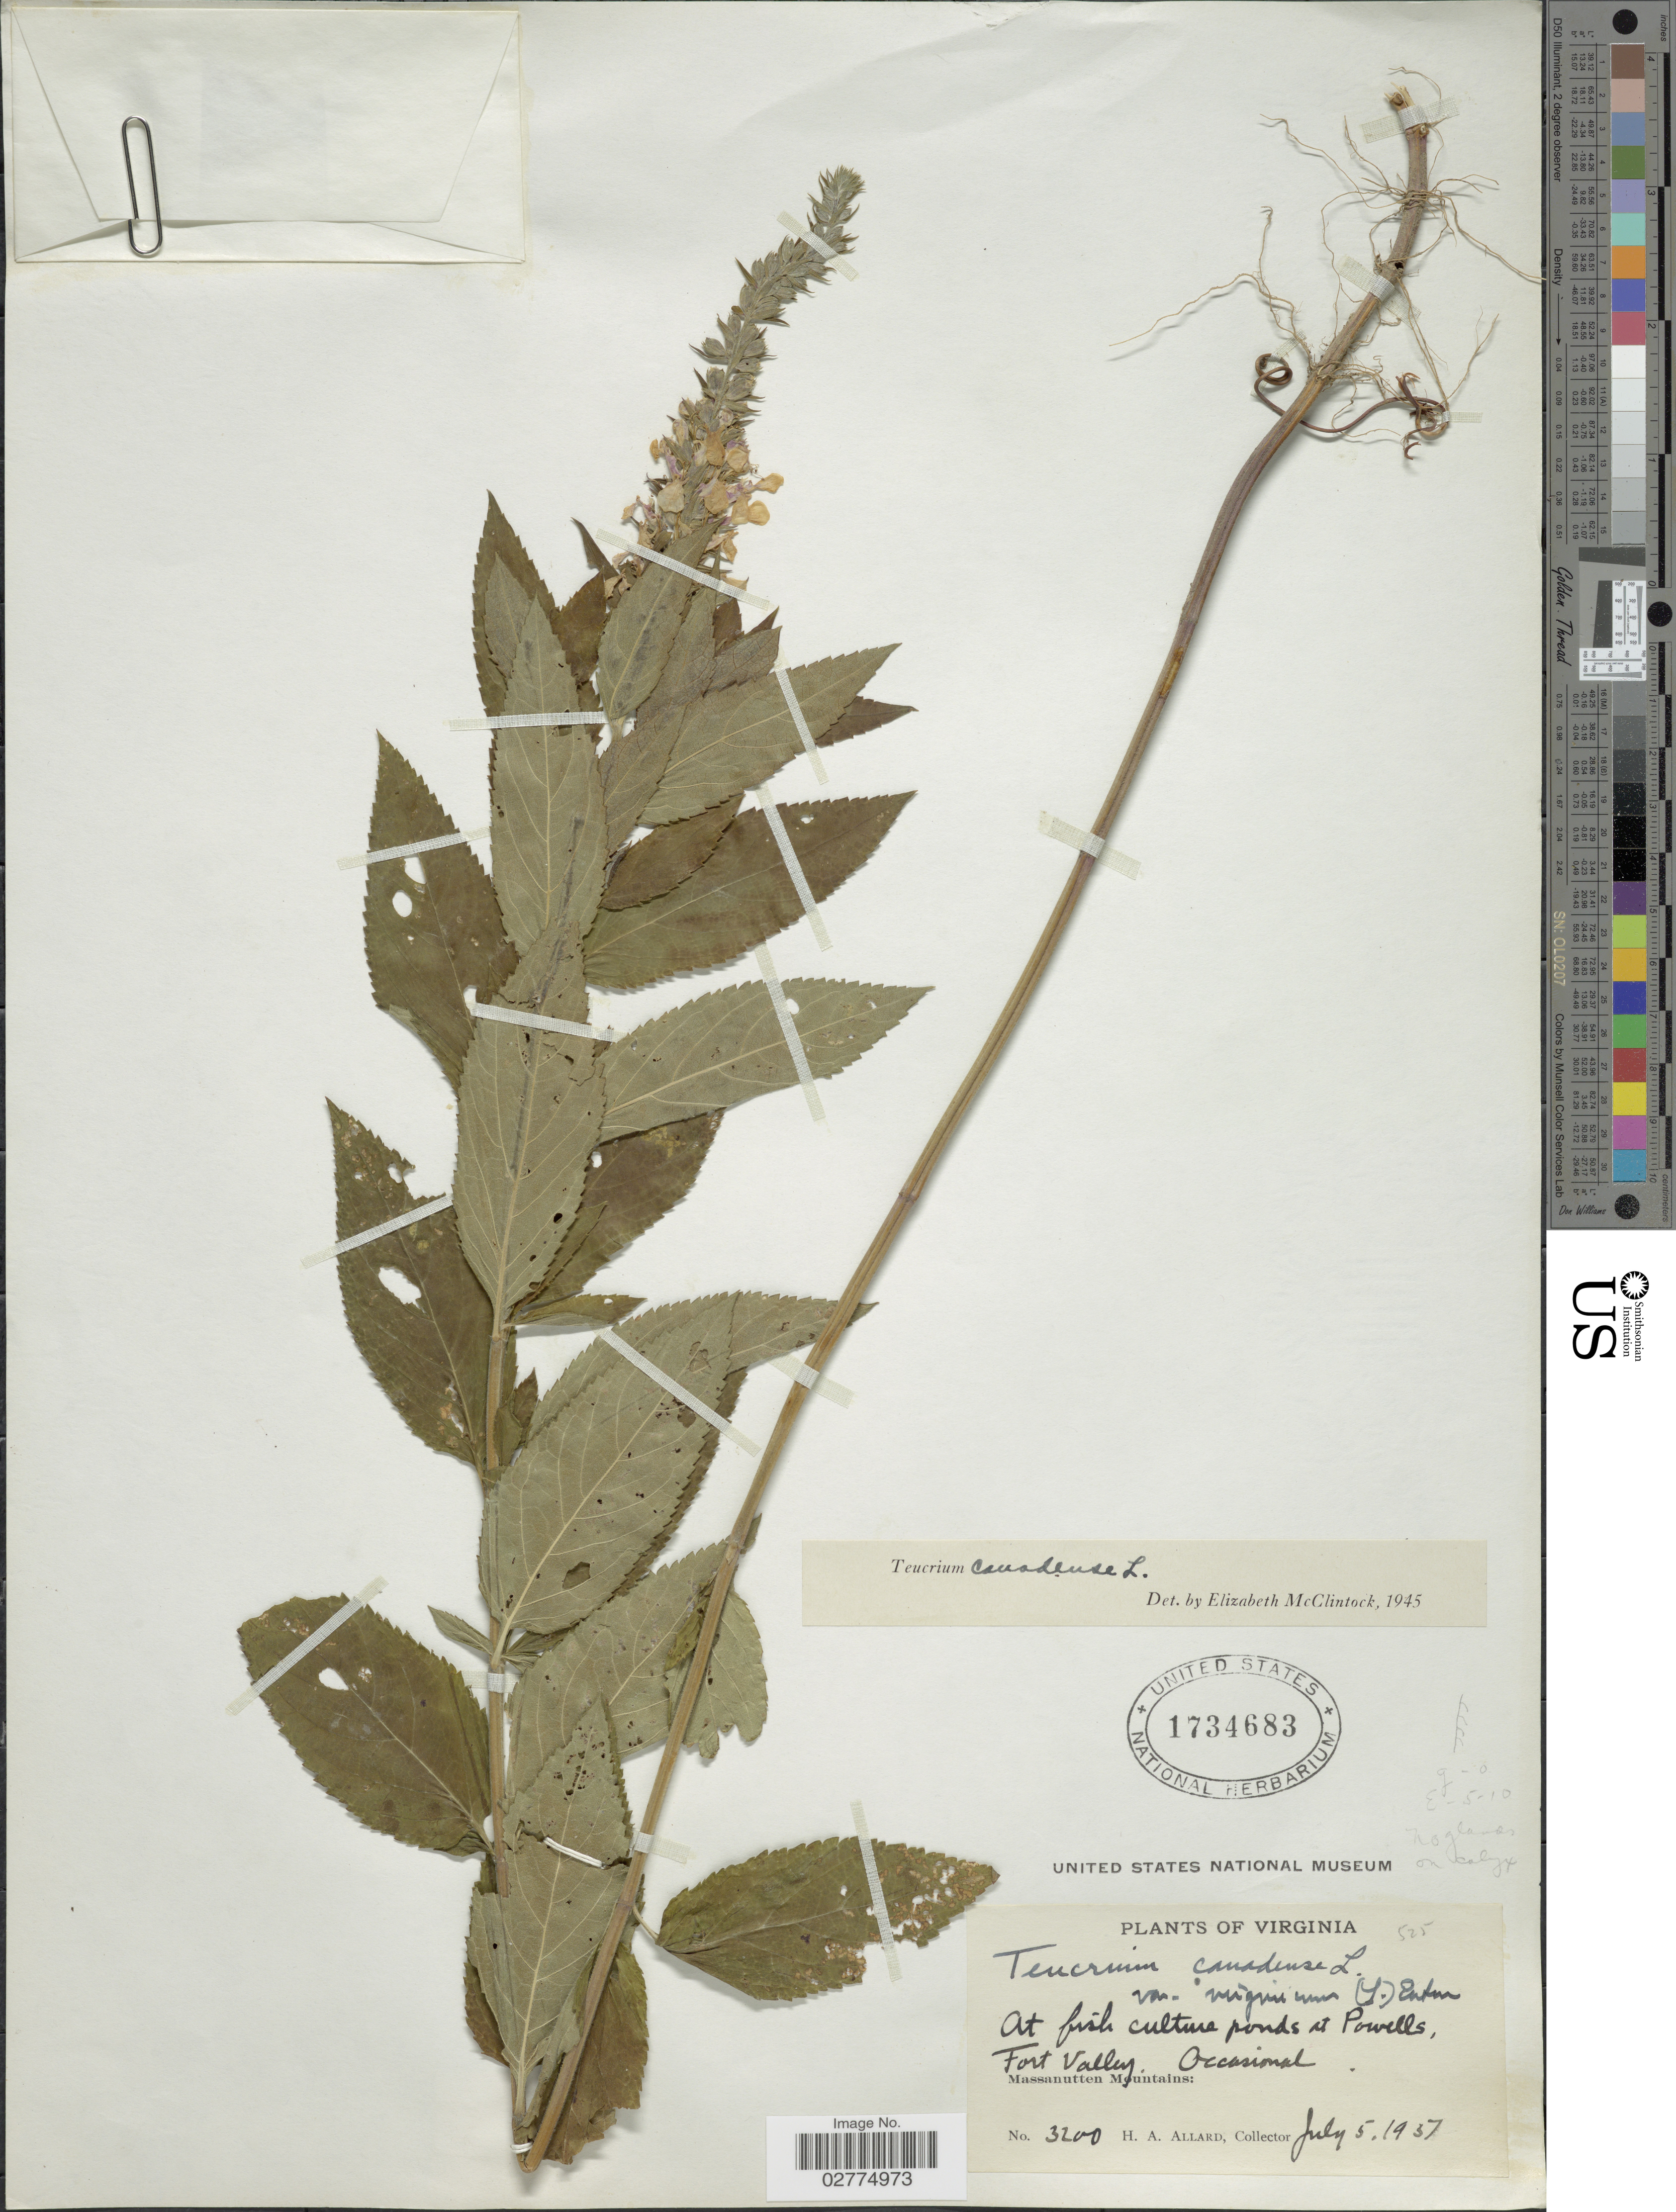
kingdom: Plantae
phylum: Tracheophyta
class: Magnoliopsida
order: Lamiales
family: Lamiaceae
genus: Teucrium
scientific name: Teucrium canadense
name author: L.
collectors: H. A. Allard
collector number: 3200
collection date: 1937-07-05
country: United States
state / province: Virginia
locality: At fish culture ponds at Powells, Fort Valley. Occasional. Massanutten Mountains.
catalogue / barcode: US 1734683